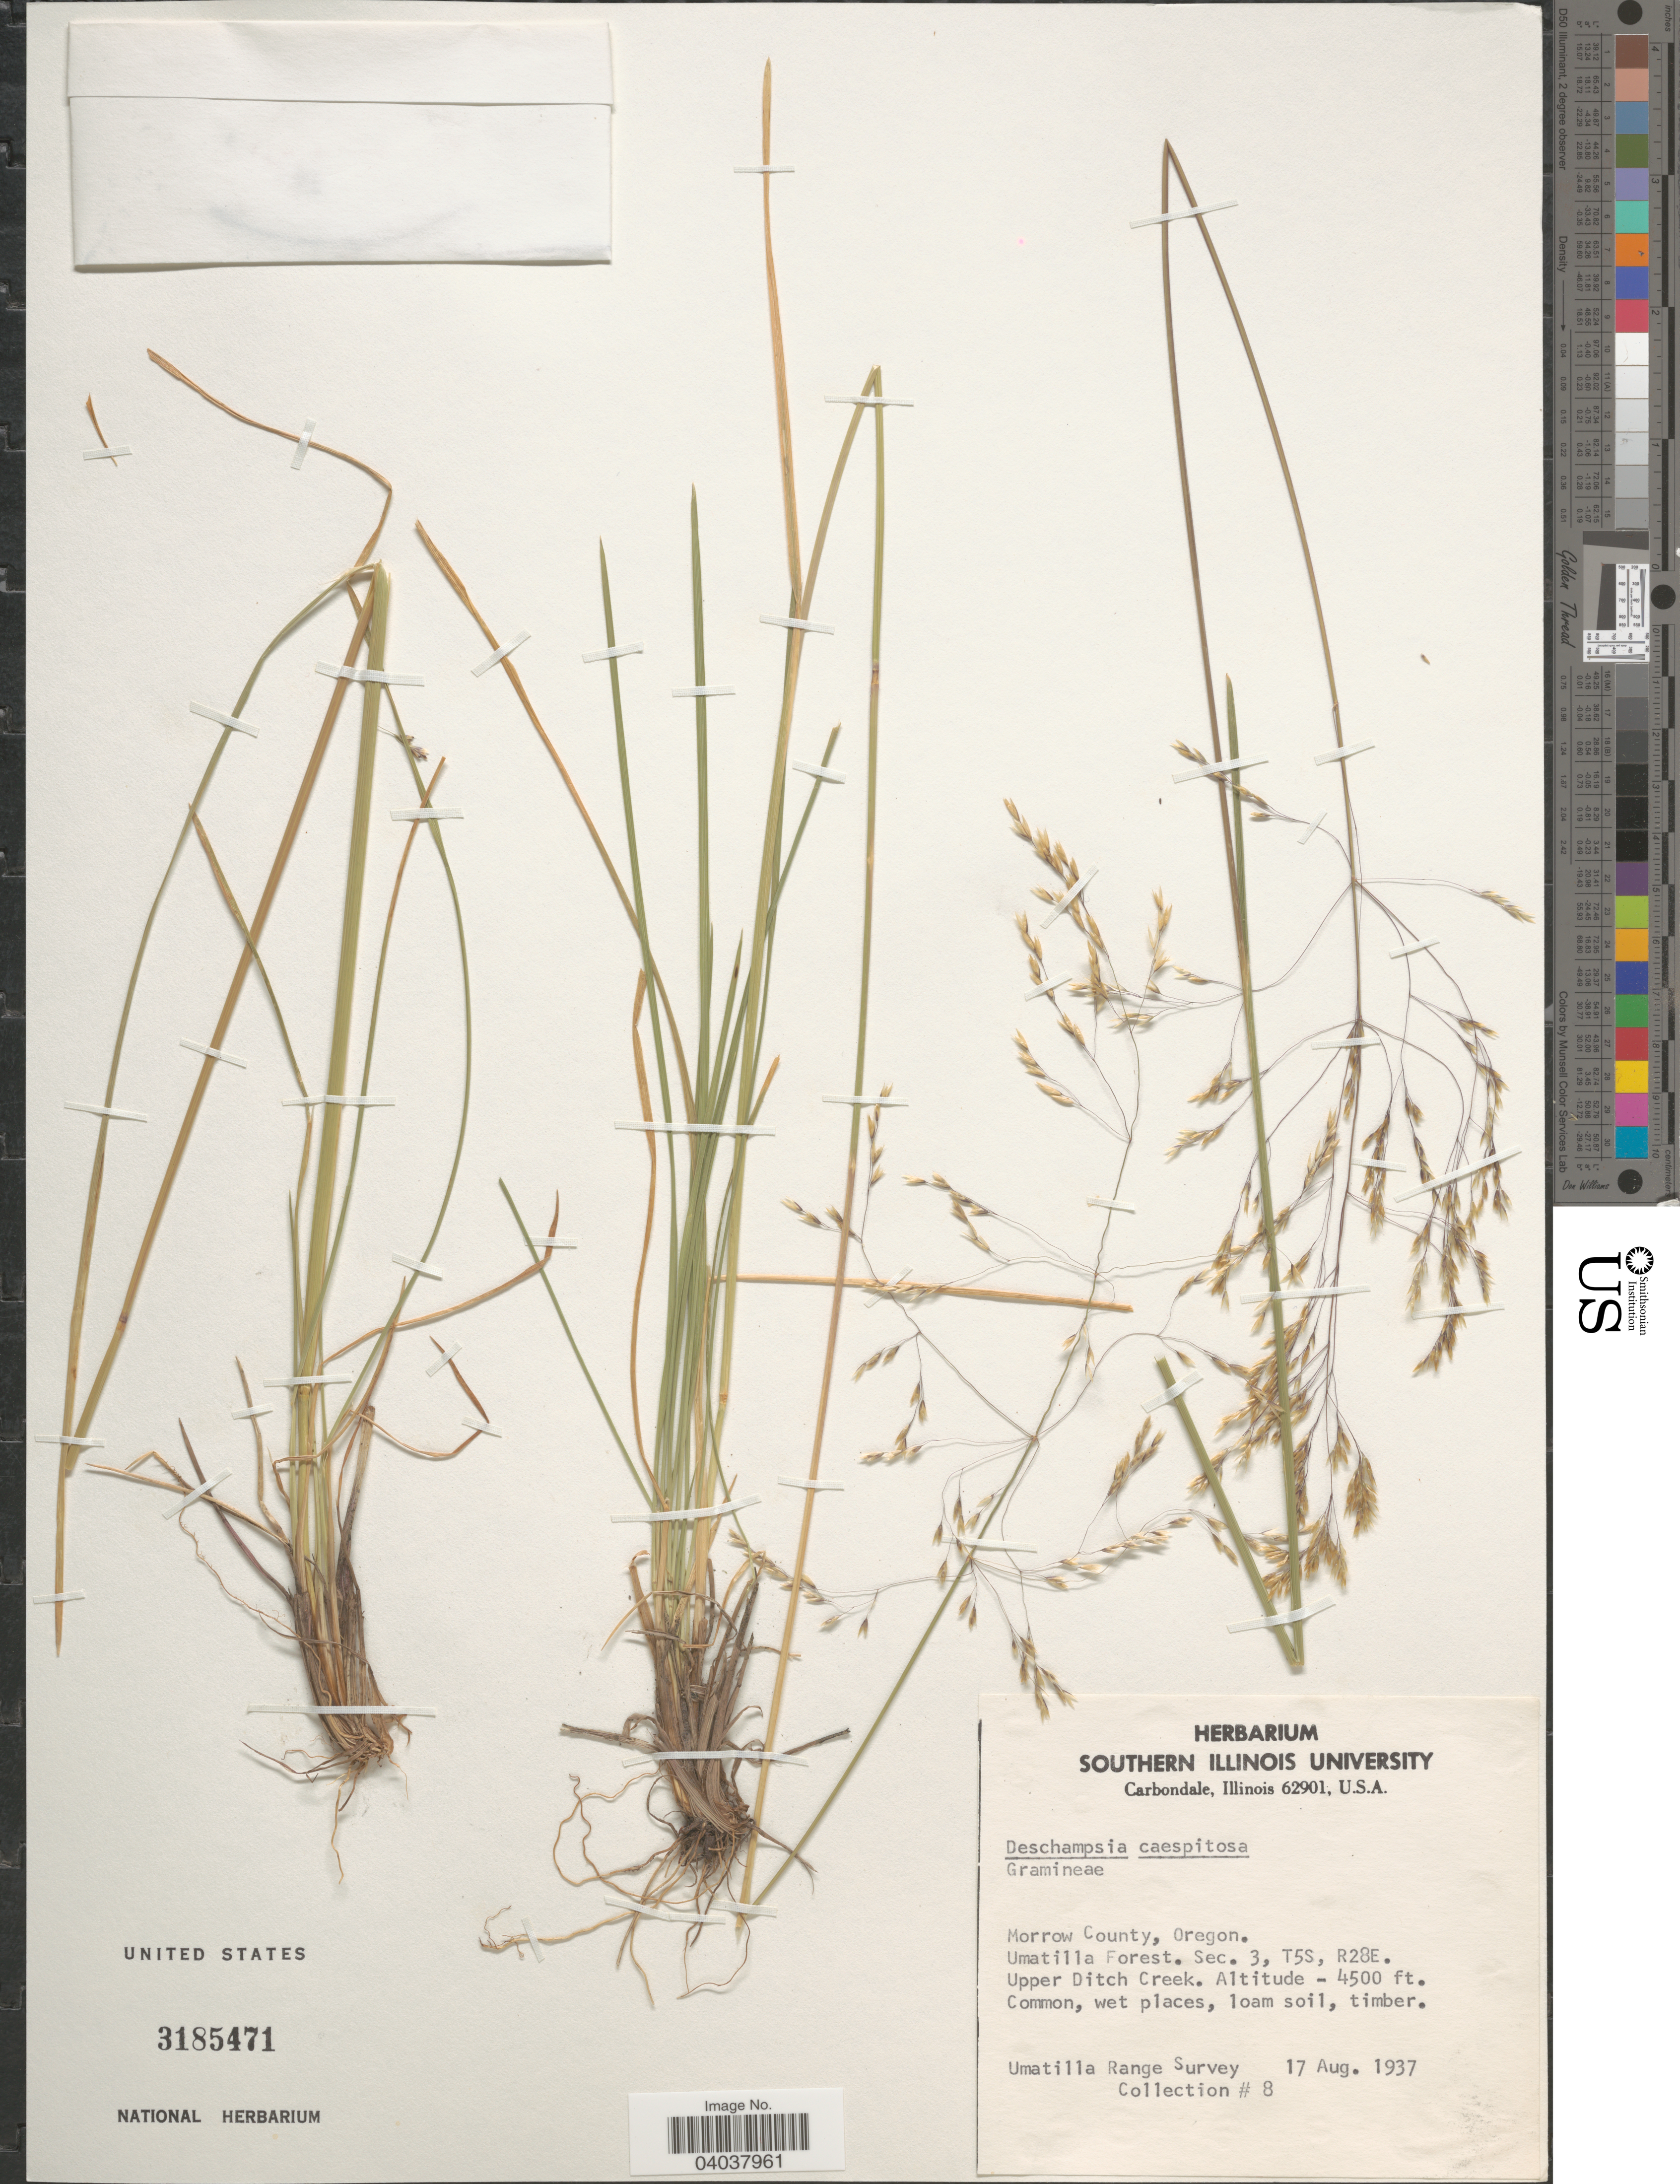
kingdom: Plantae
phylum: Tracheophyta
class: Liliopsida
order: Poales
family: Poaceae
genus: Deschampsia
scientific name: Deschampsia cespitosa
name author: (L.) P. Beauv.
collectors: Umatilla Range Survey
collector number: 8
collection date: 1937-08-17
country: United States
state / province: Oregon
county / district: Morrow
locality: Morrow County. Umatilla Forest. Sec. 3, T5S, R28E. Upper Ditch Creek.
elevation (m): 1372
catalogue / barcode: US 3185471